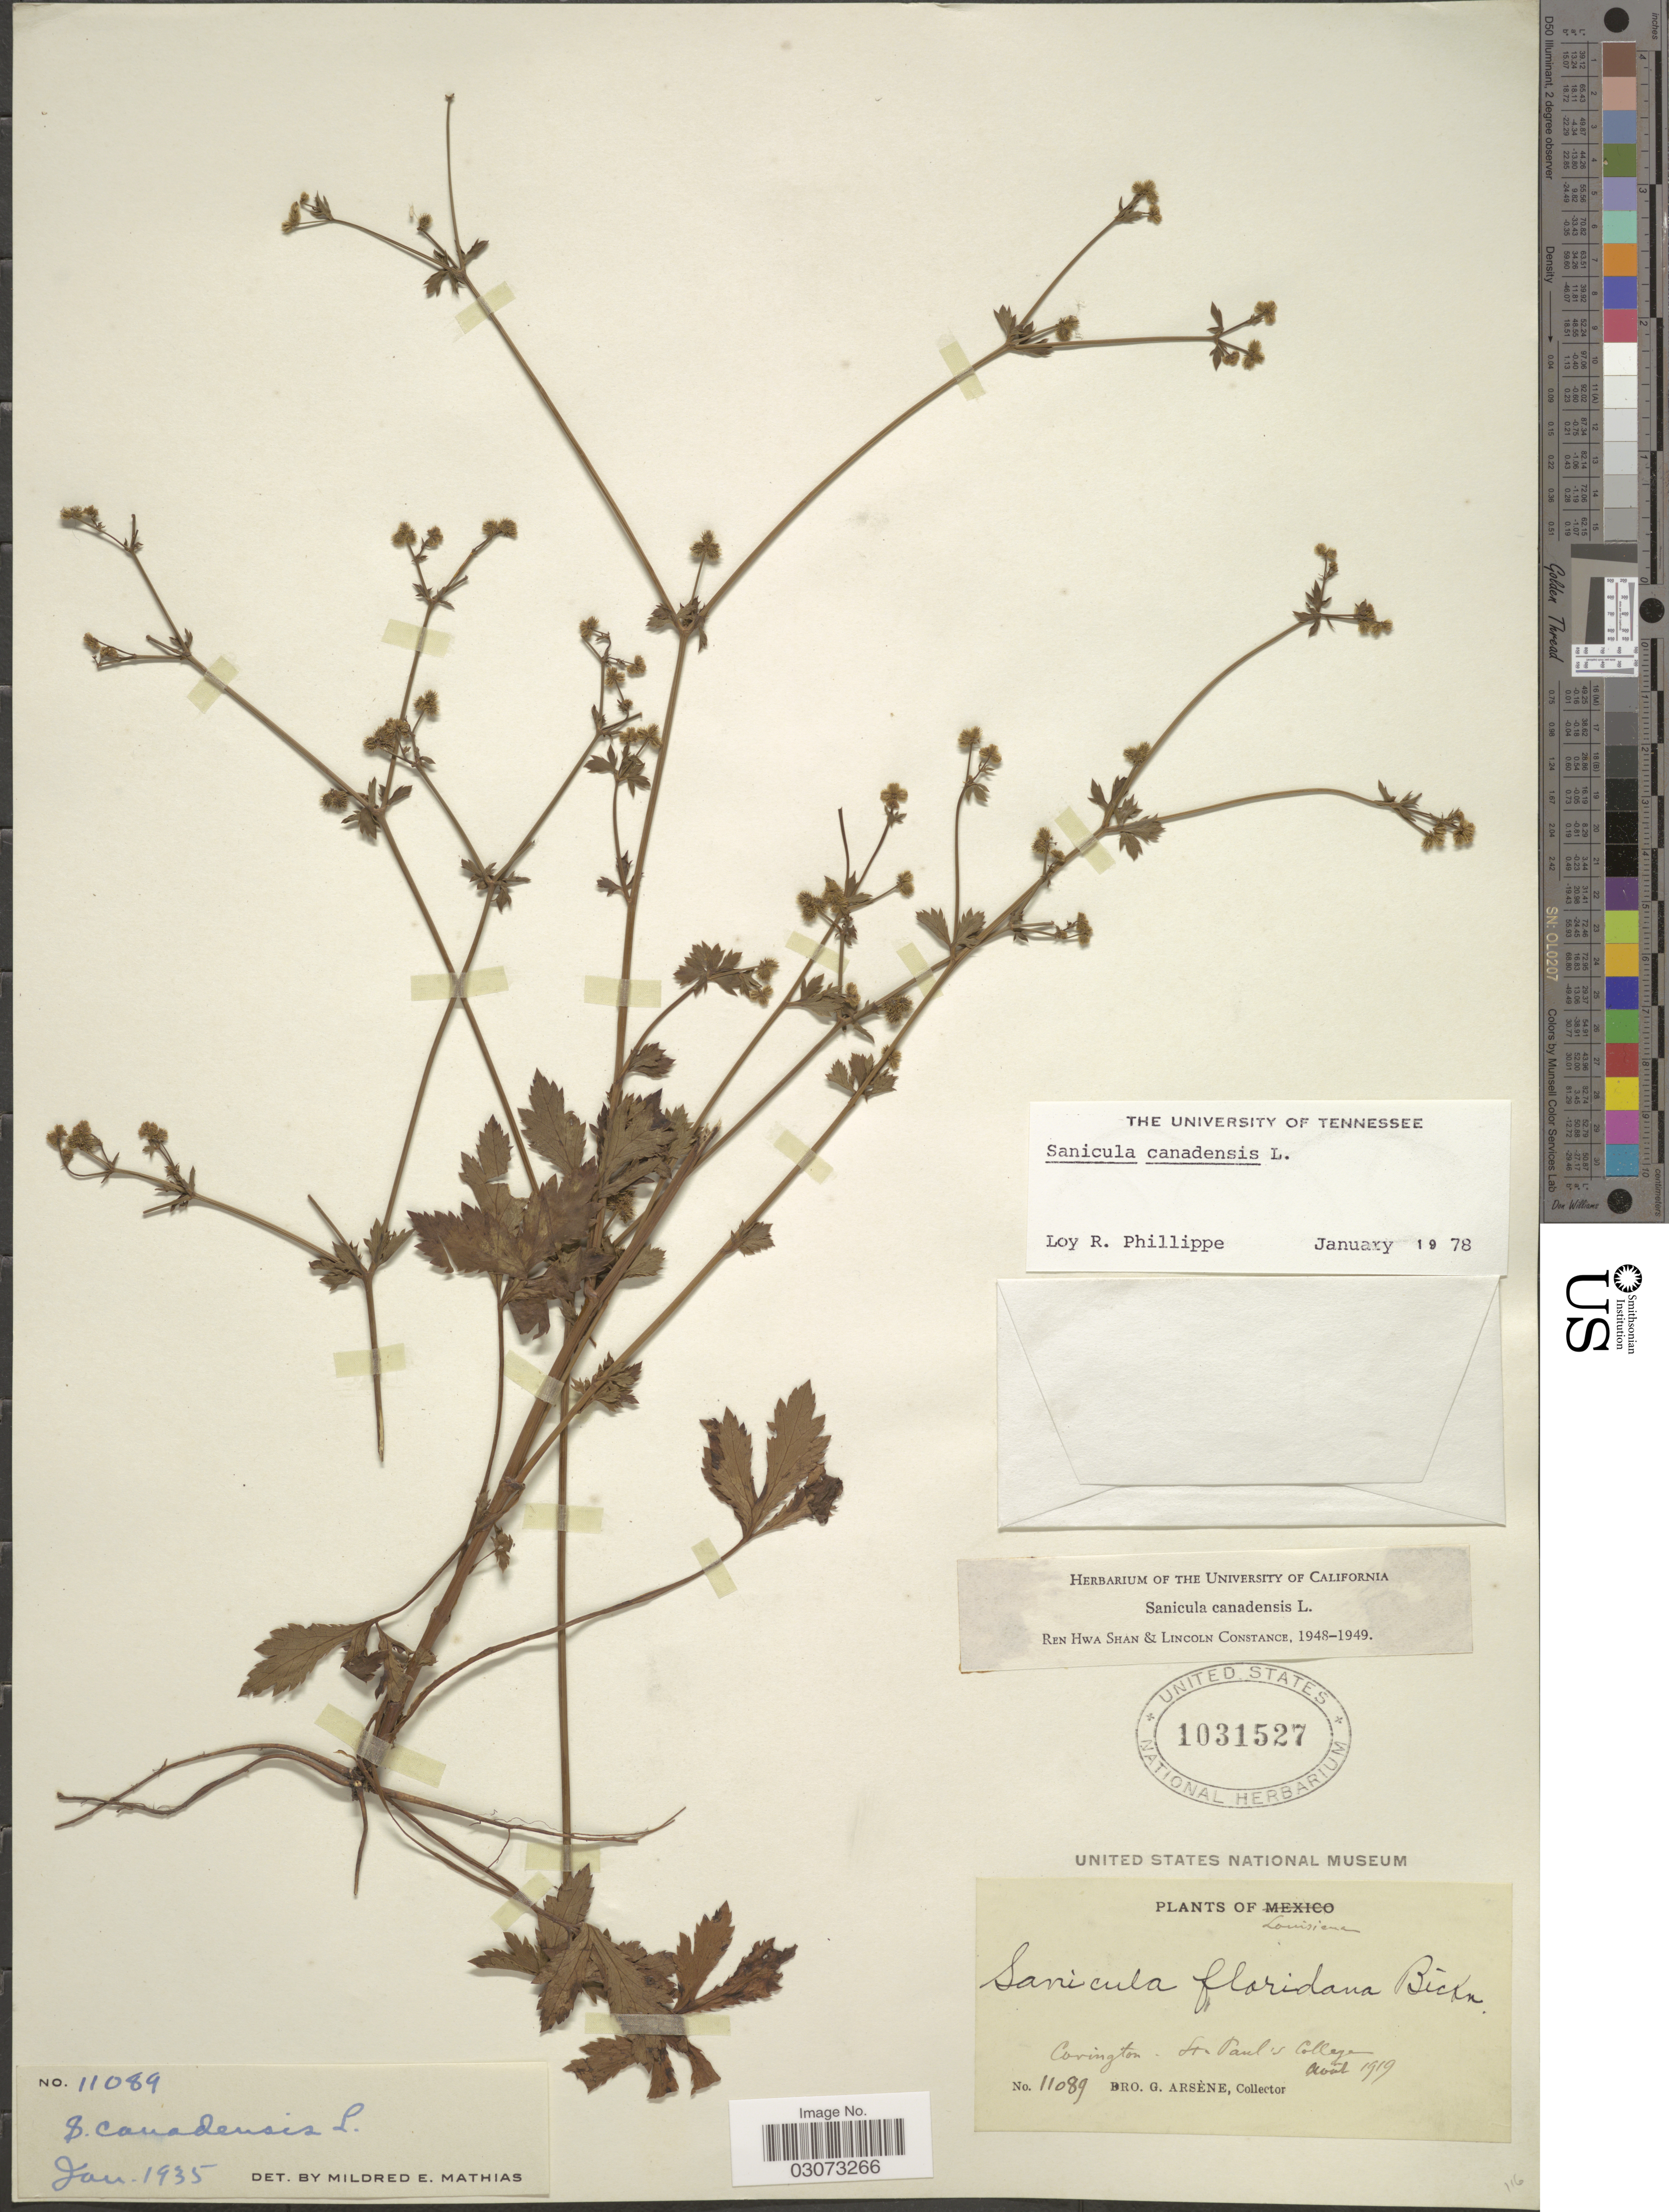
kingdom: Plantae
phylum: Tracheophyta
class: Magnoliopsida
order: Apiales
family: Apiaceae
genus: Sanicula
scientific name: Sanicula canadensis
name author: L.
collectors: Bro. G. Arsène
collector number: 11089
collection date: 1919-08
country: United States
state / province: Louisiana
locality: Covington. St. Paul's College.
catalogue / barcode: US 1031527